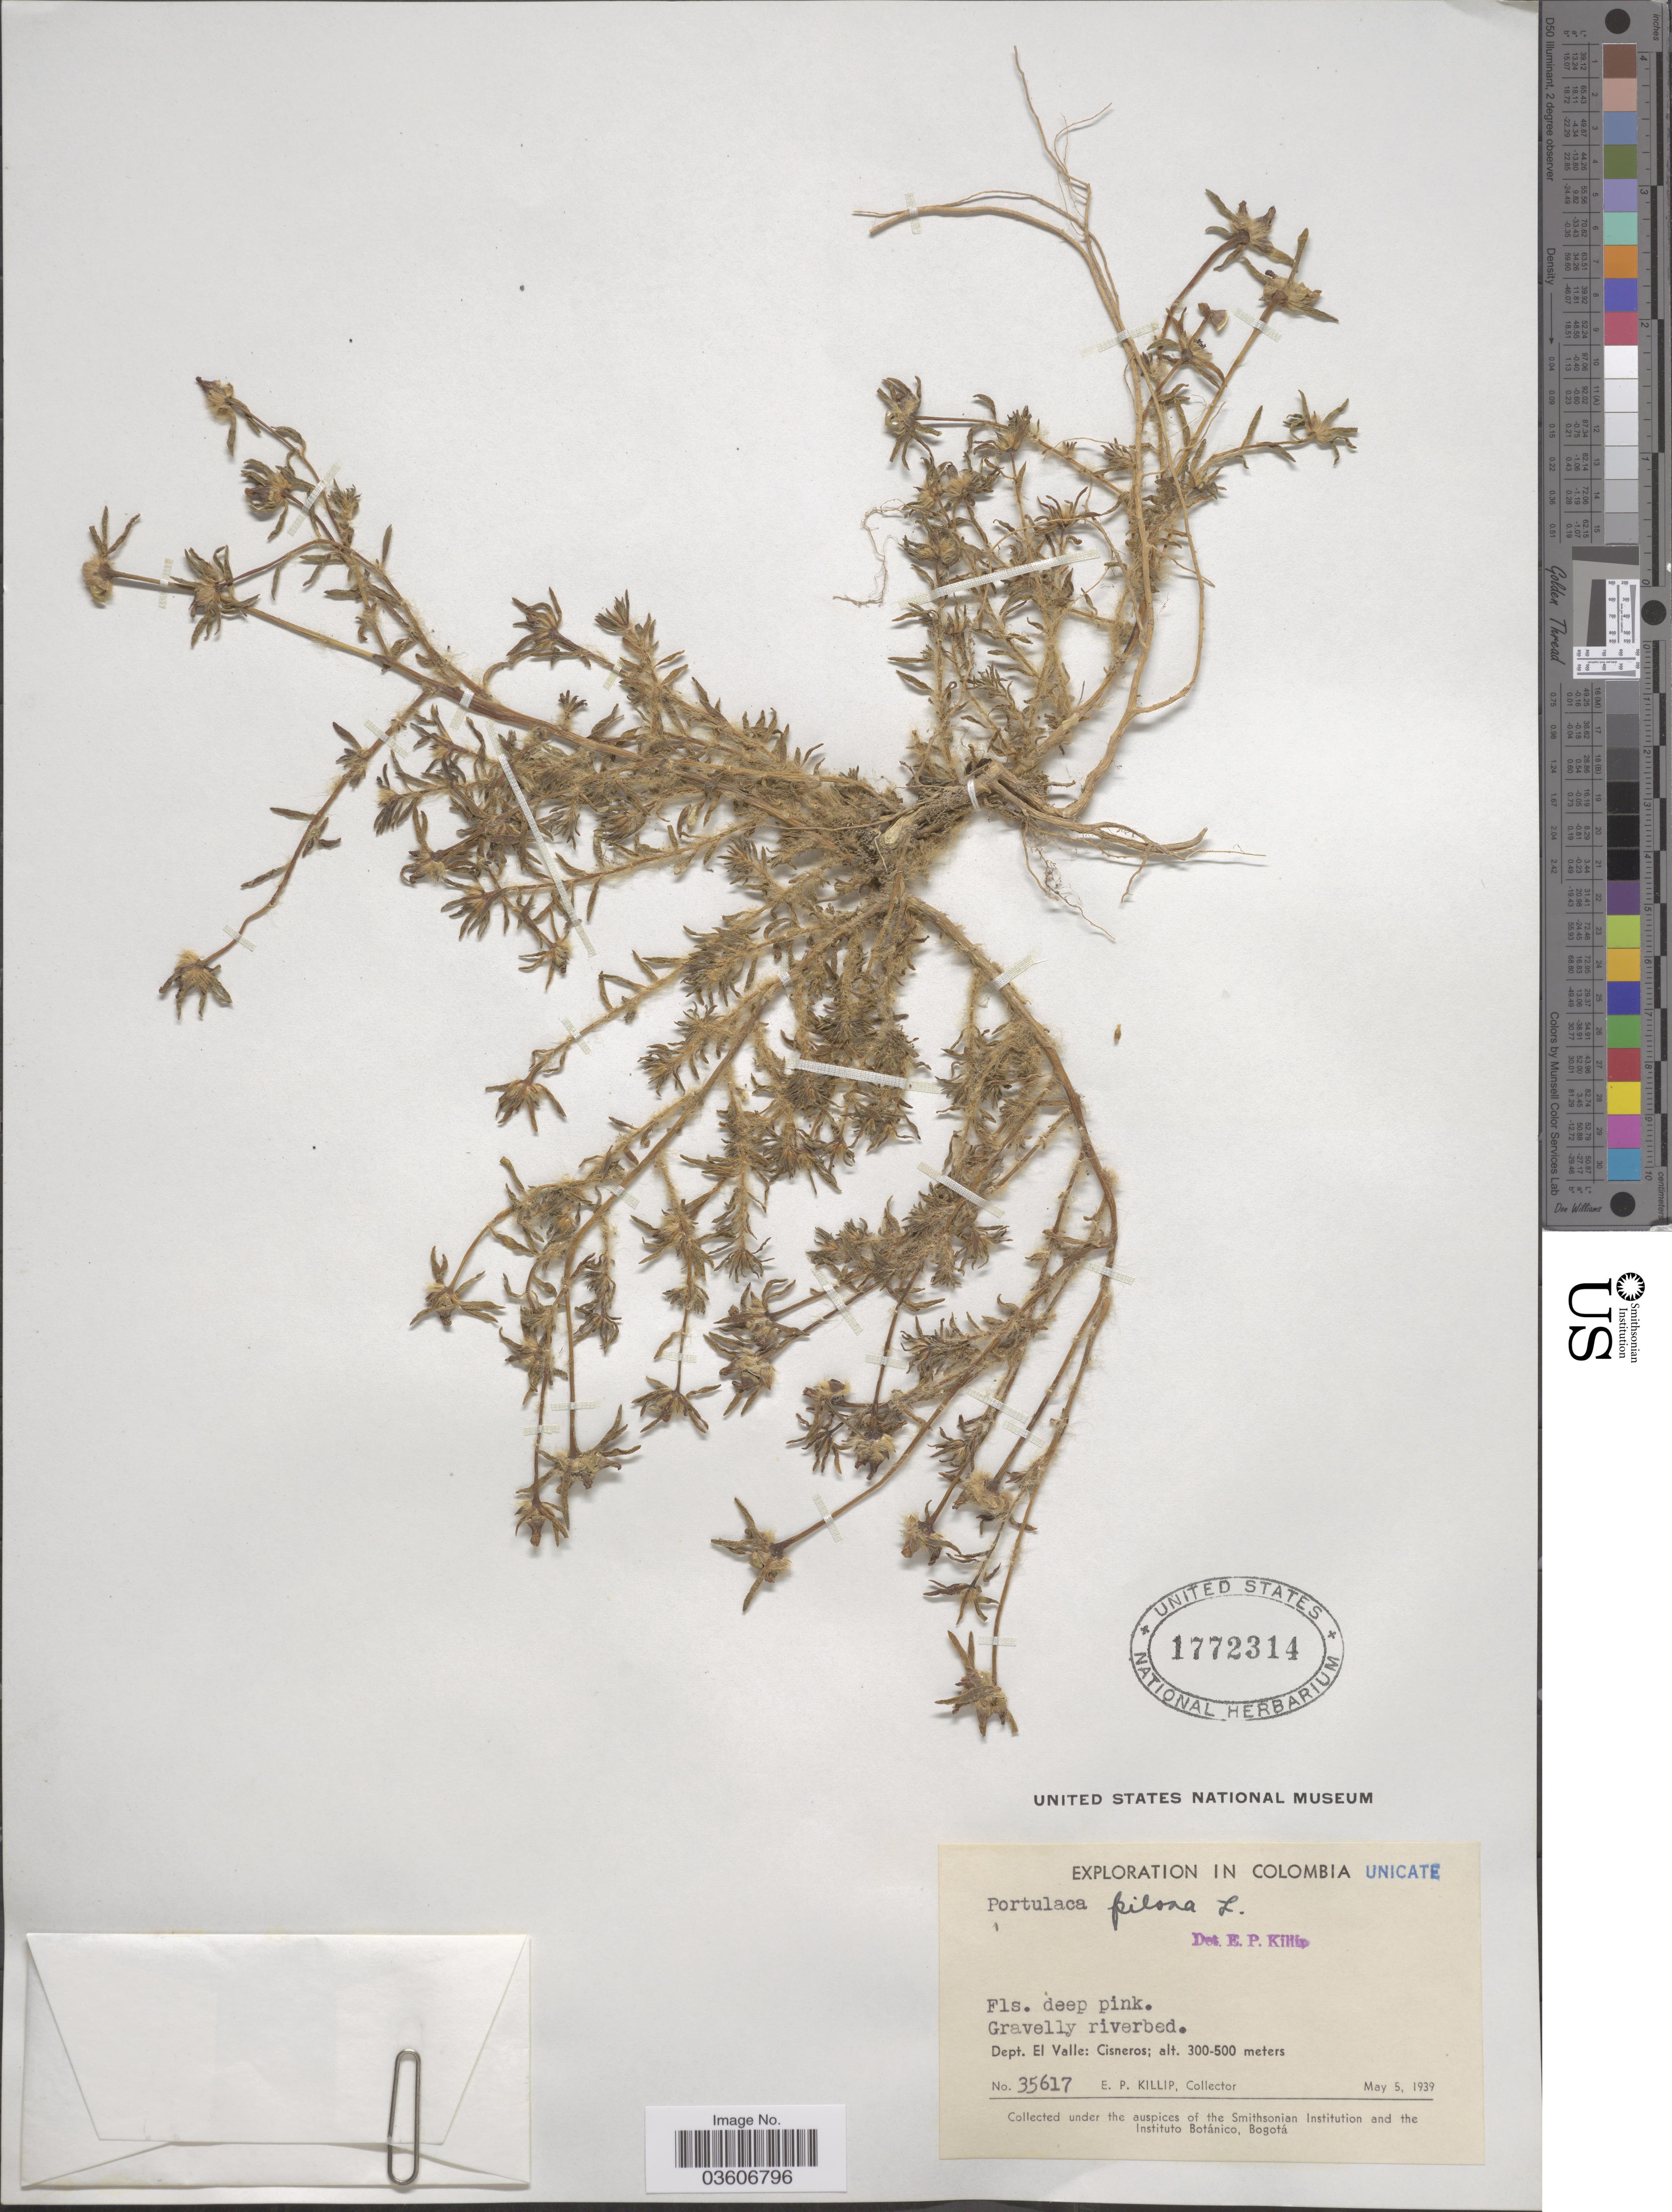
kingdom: Plantae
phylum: Tracheophyta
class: Magnoliopsida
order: Caryophyllales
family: Portulacaceae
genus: Portulaca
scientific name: Portulaca pilosa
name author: L.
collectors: E. P. Killip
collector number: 35617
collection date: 1939-05-05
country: Colombia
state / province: Valle del Cauca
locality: Dept. El Valle: Cisneros.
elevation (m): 300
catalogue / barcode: US 1772314